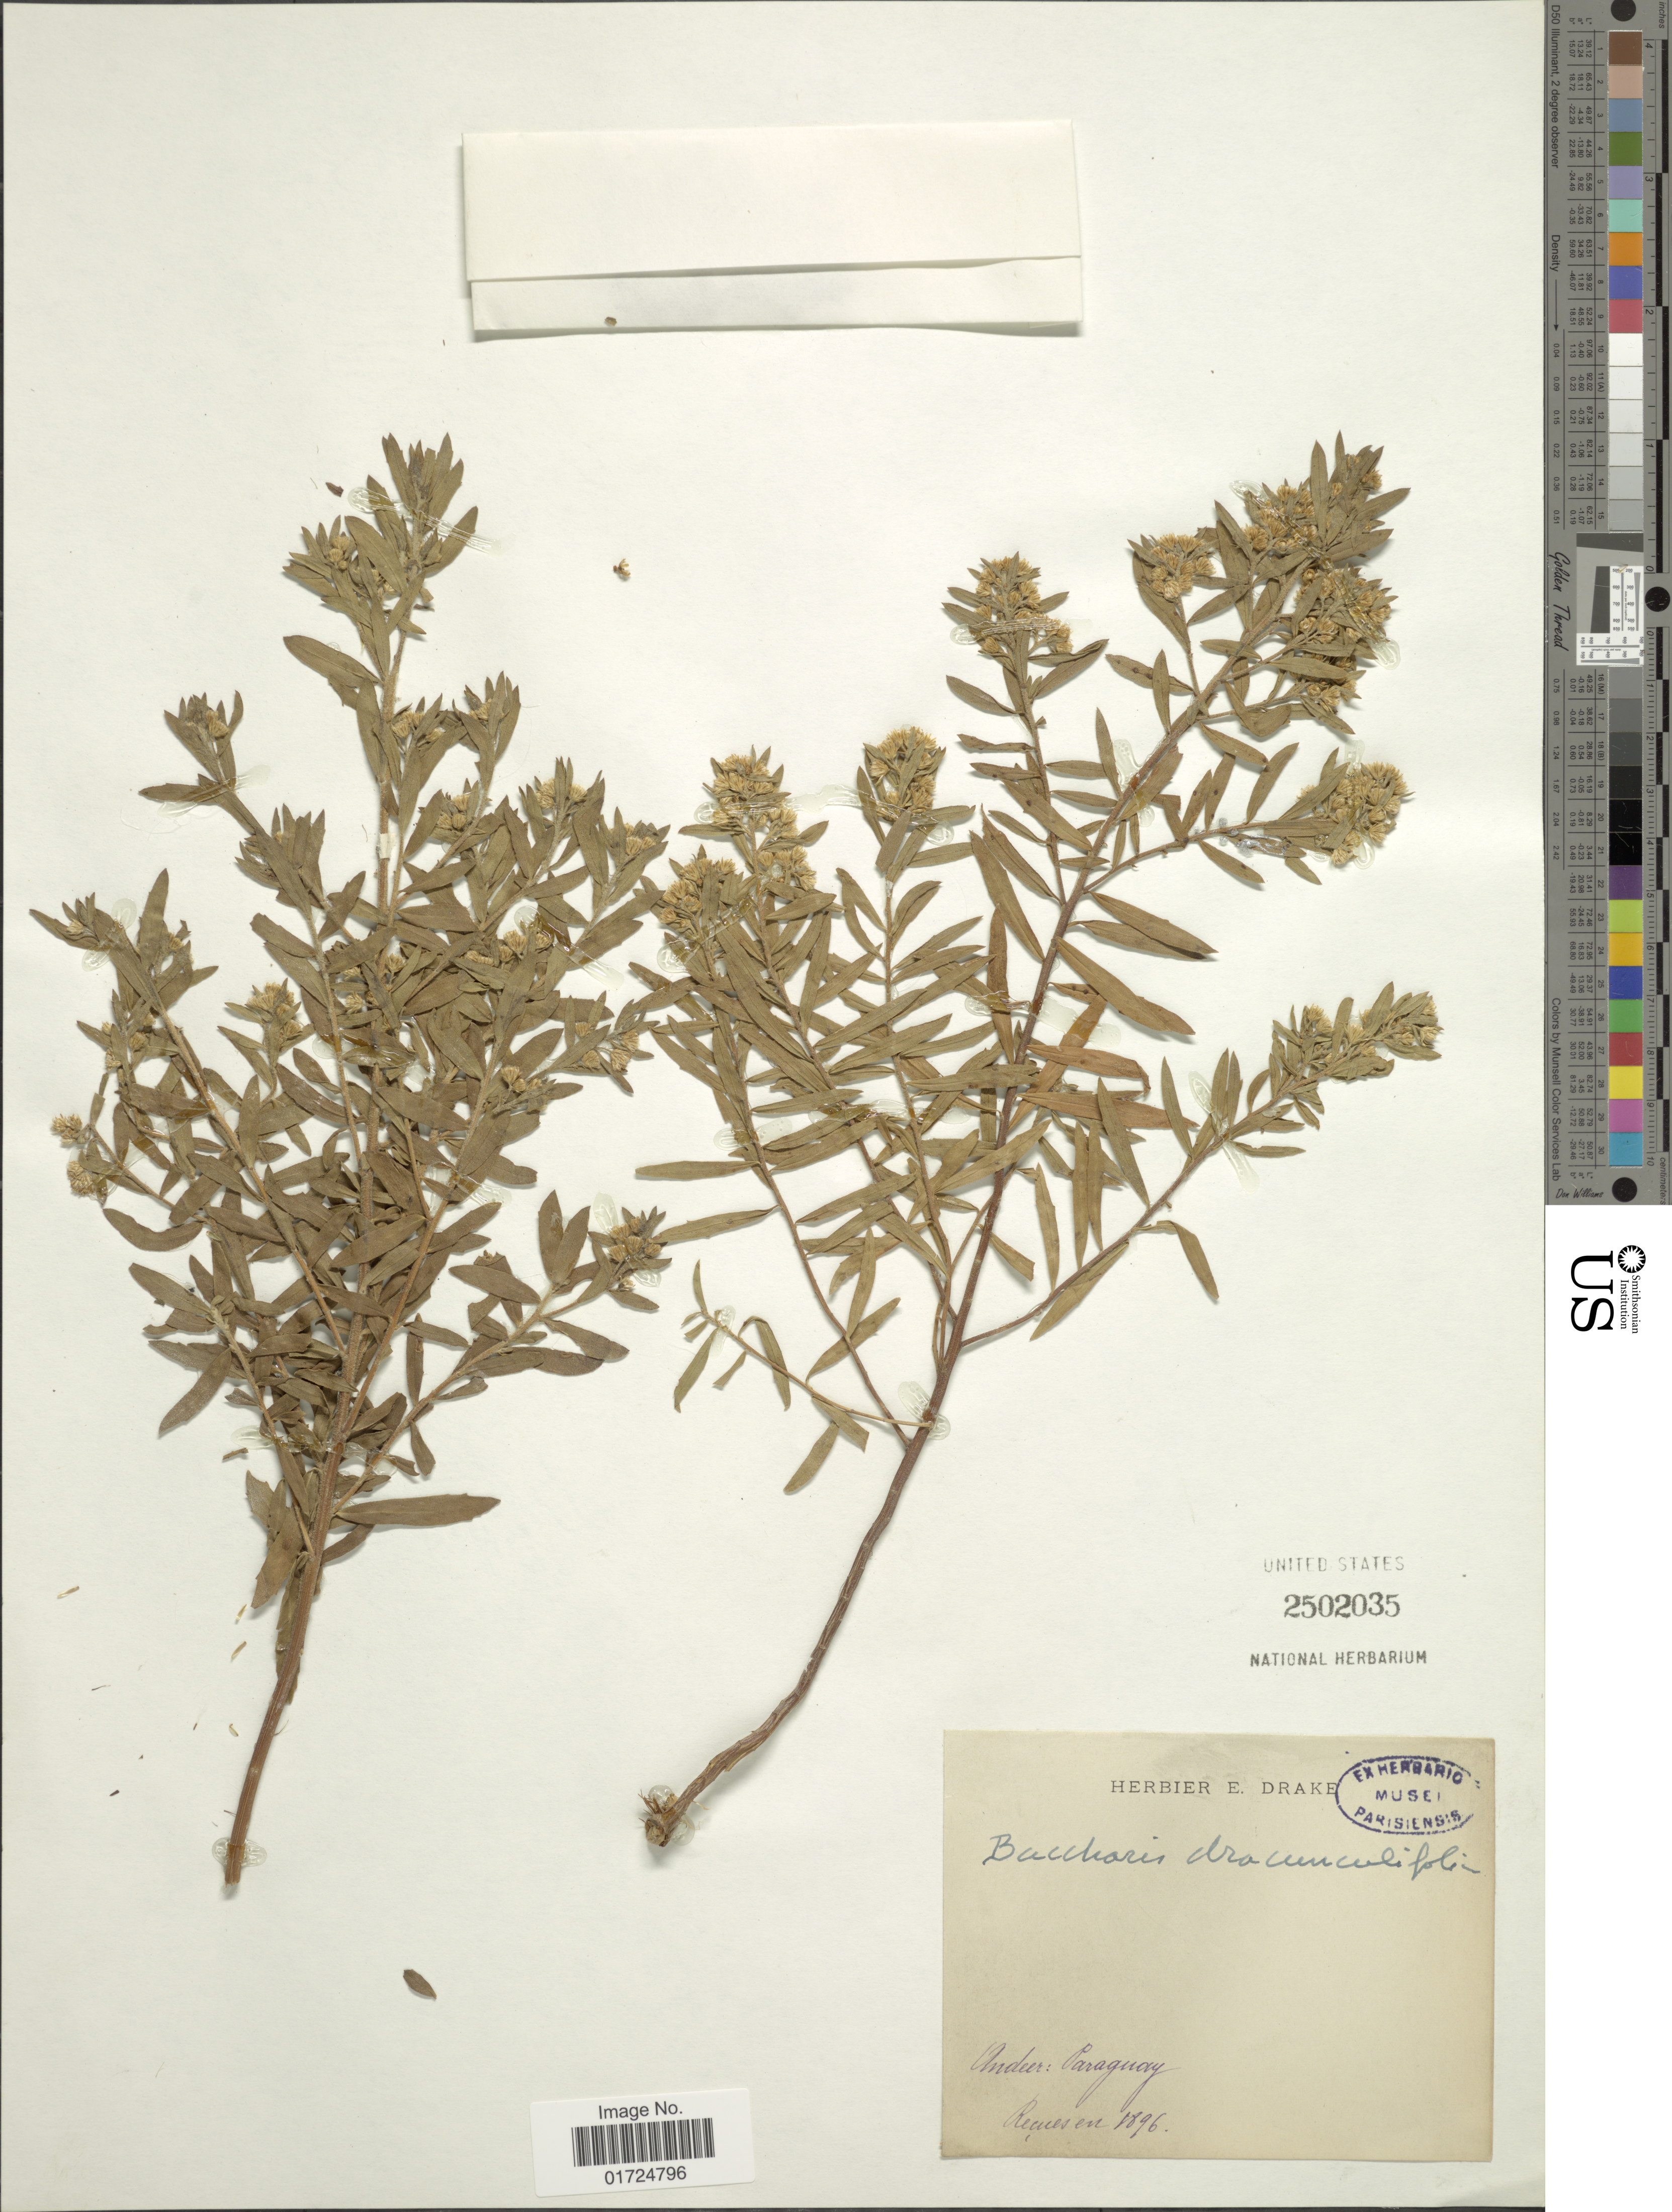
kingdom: Plantae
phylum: Tracheophyta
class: Magnoliopsida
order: Asterales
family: Asteraceae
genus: Baccharis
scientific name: Baccharis dracunculifolia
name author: DC.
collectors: Remesen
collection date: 1896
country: Paraguay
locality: Andeer: Paraguay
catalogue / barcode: US 2502035